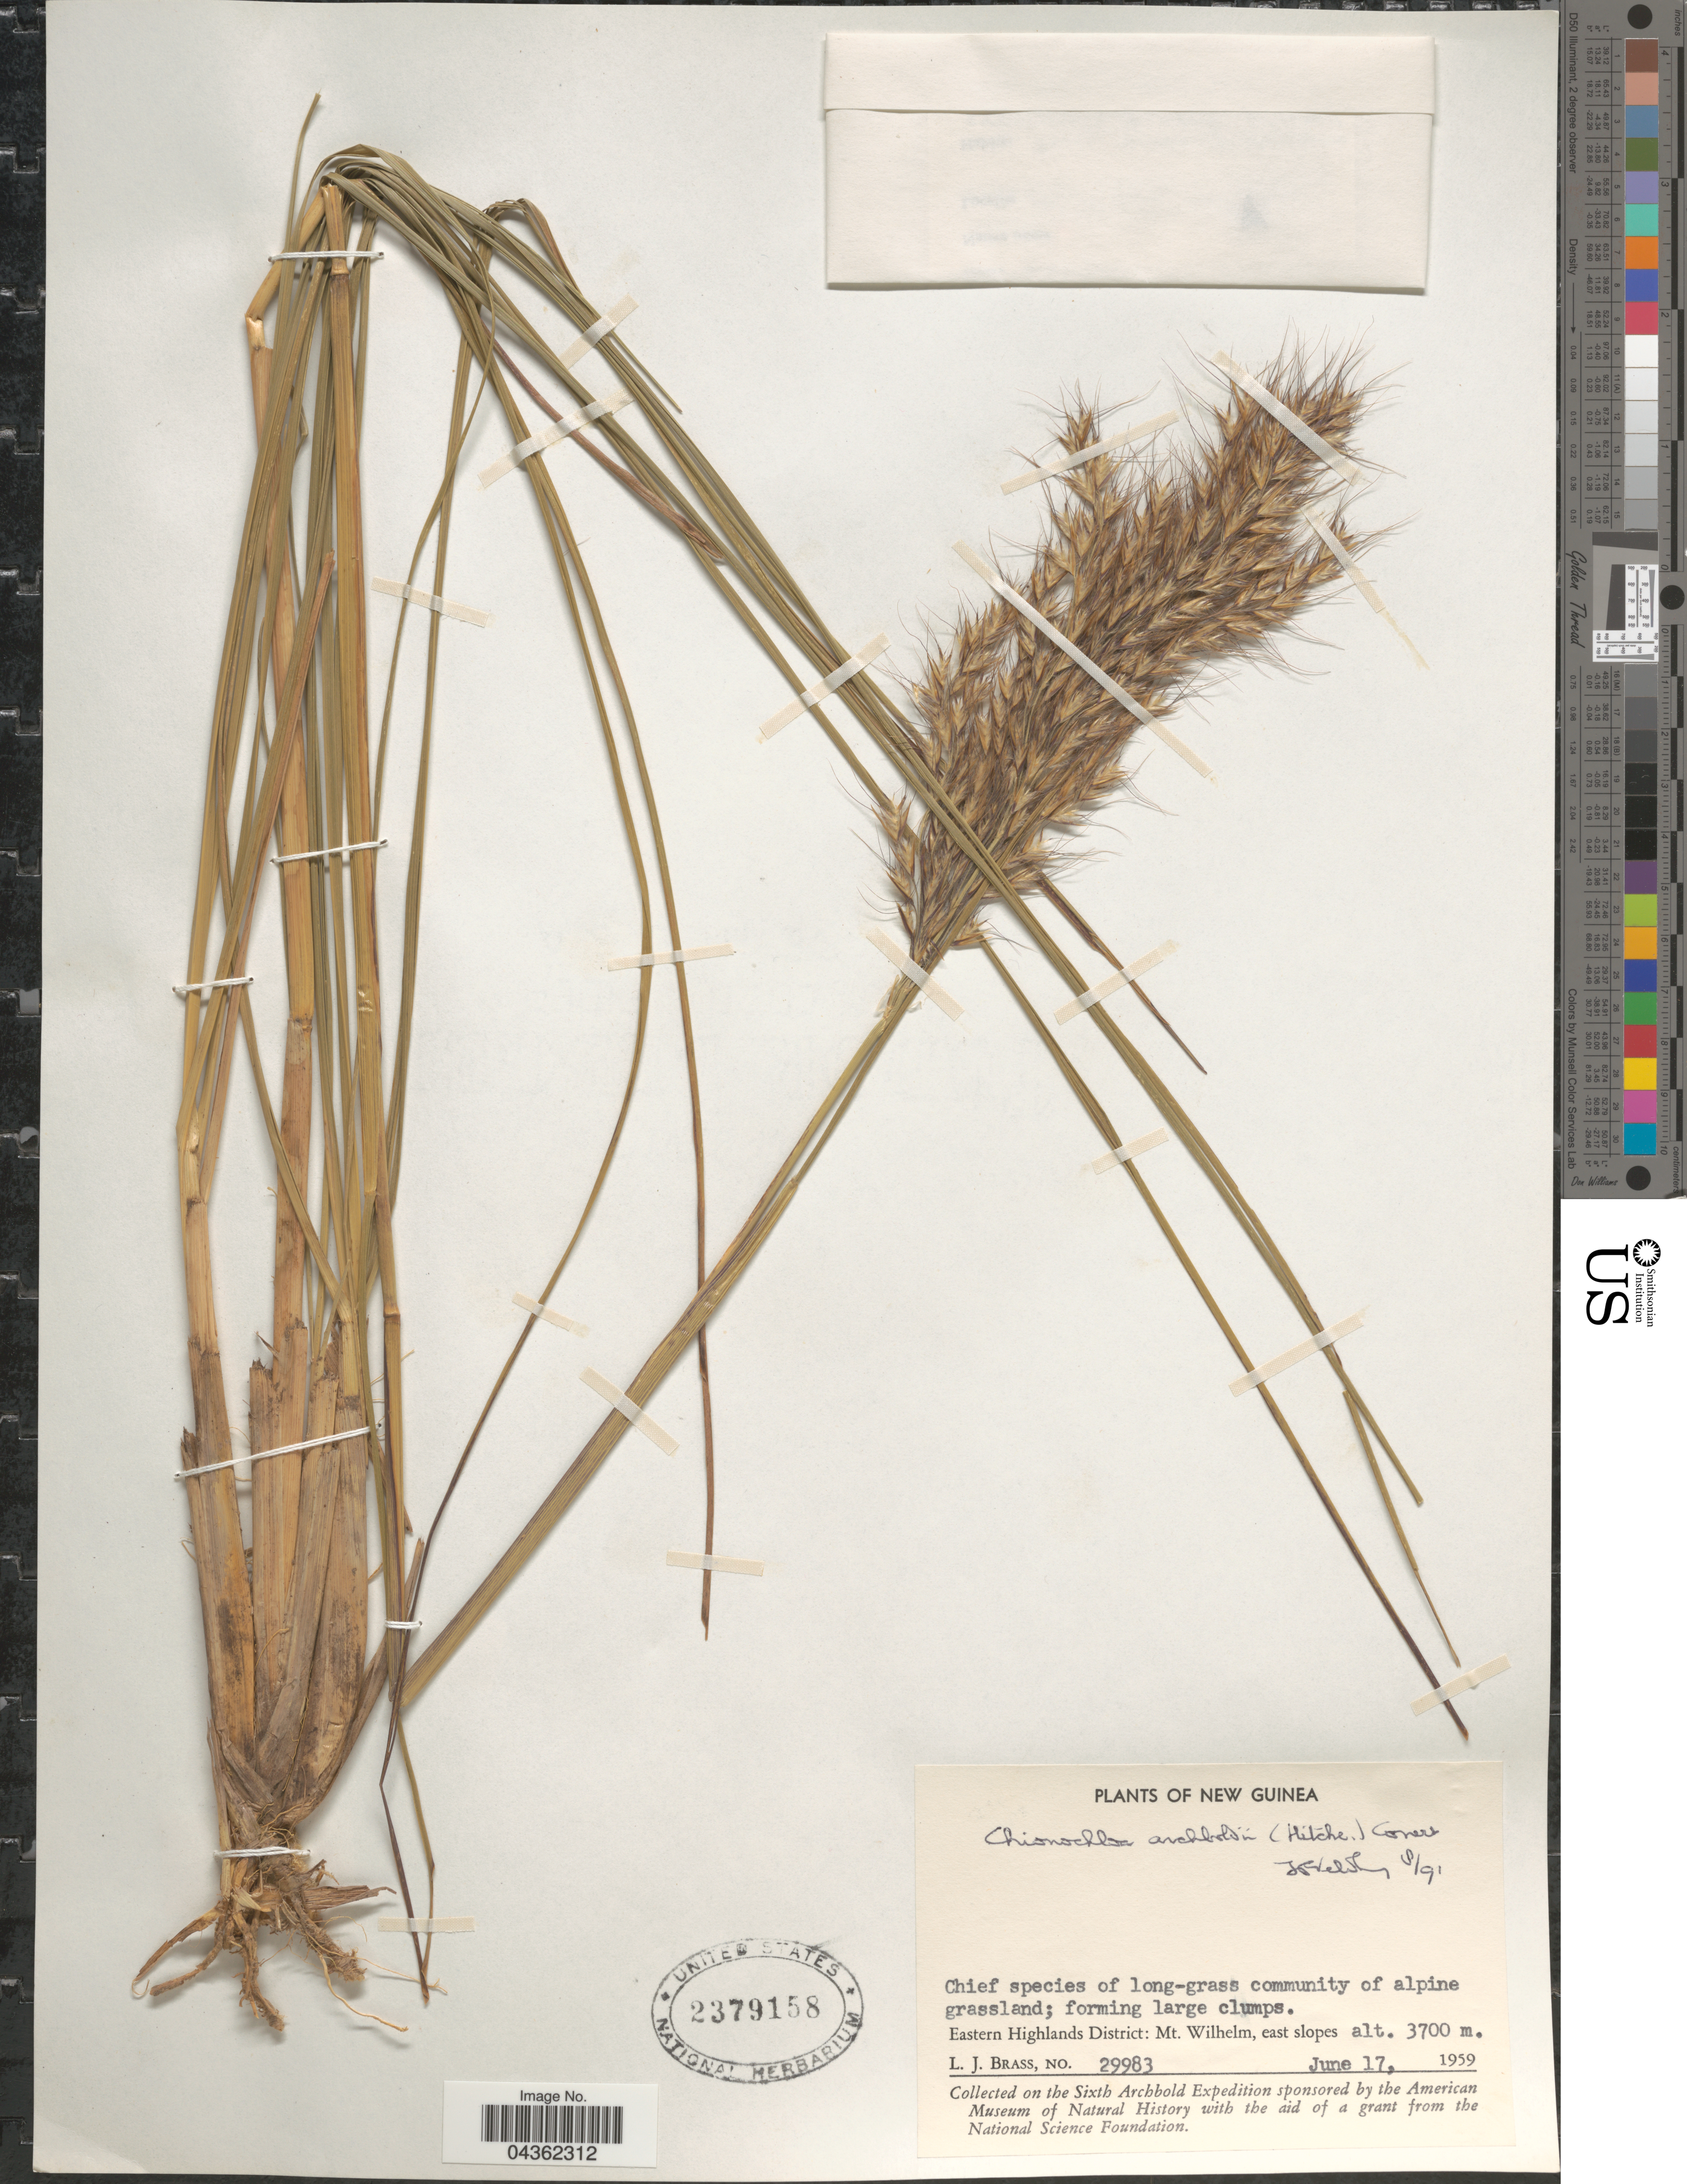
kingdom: Plantae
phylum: Tracheophyta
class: Liliopsida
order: Poales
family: Poaceae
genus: Chimaerochloa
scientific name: Chimaerochloa archboldii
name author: (Hitchc.) Pirie & H.P. Linder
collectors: L. J. Brass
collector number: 29983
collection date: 1959-06-17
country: Papua New Guinea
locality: New Guinea. Eastern Highlands District: Mt. Wilhelm, east slopes. Sixth Archbold Expedition.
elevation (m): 3700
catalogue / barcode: US 2379158